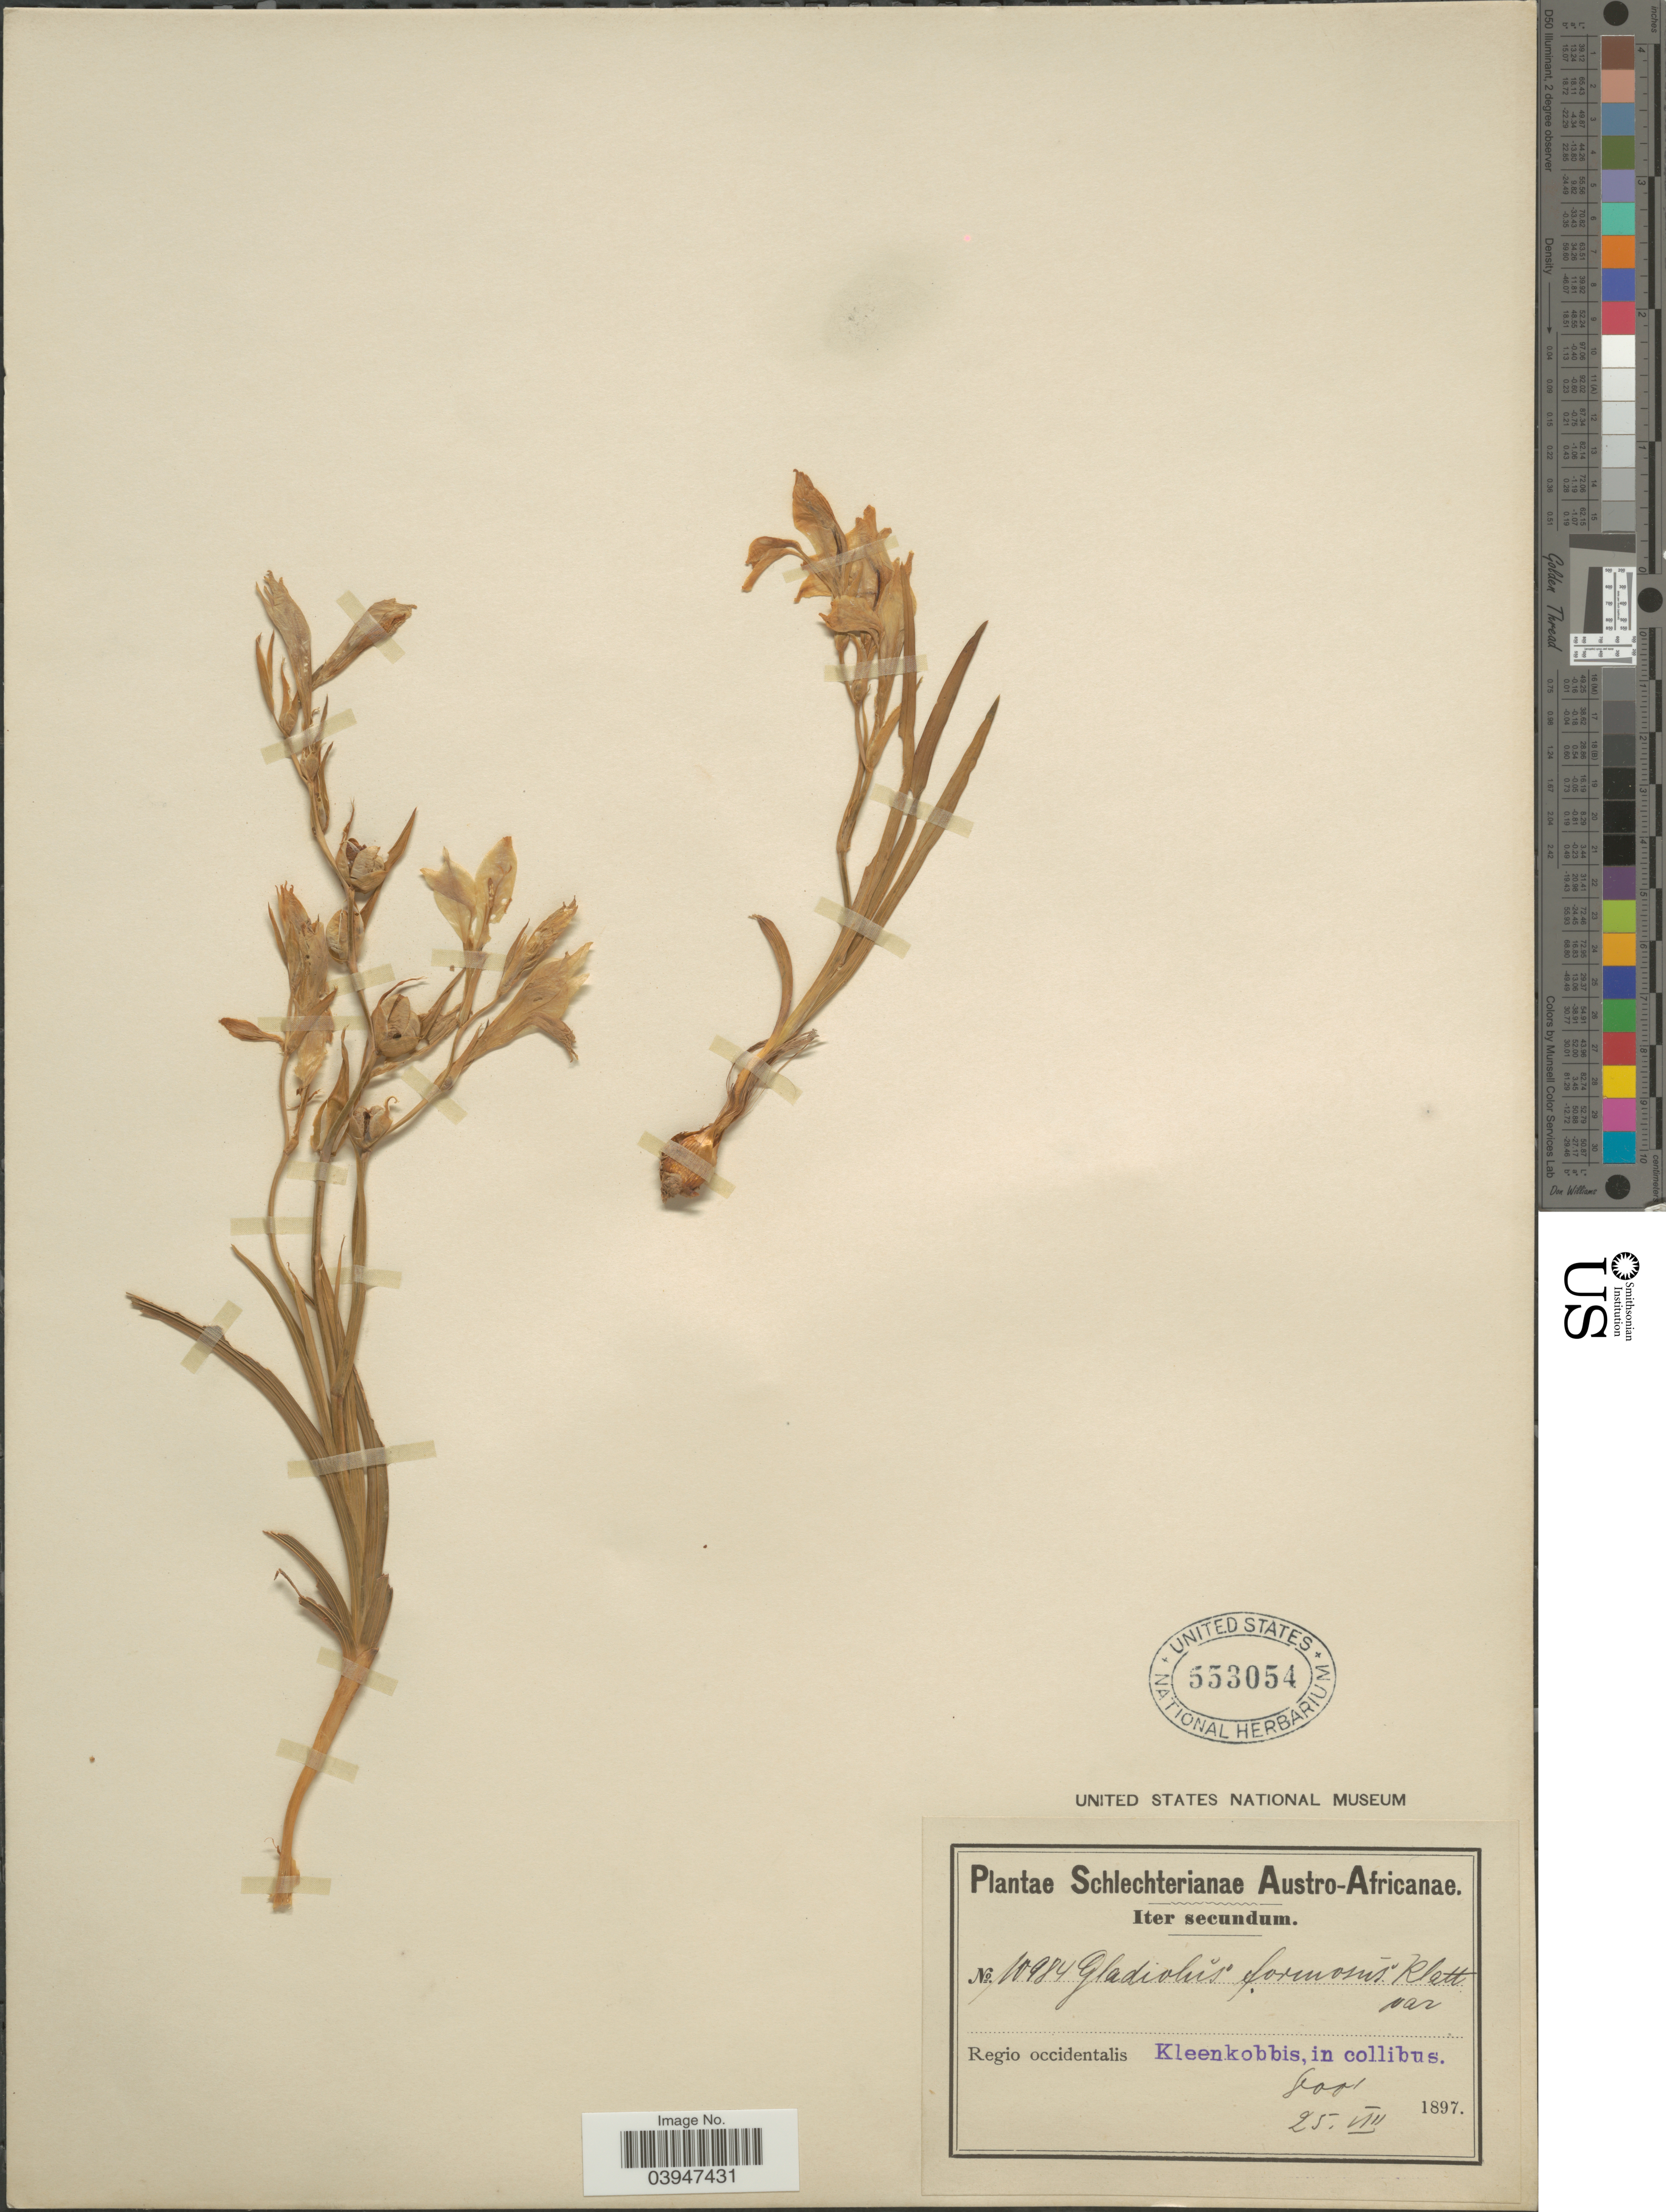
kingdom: Plantae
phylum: Tracheophyta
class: Liliopsida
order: Asparagales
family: Iridaceae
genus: Gladiolus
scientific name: Gladiolus formosus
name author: Pers.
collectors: Schlechter, --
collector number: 10984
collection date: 1897-08-25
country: South Africa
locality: Austro-Africanae. Regio occidentalis. Kleenkobbis, in collibus.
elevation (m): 244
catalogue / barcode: US 553054